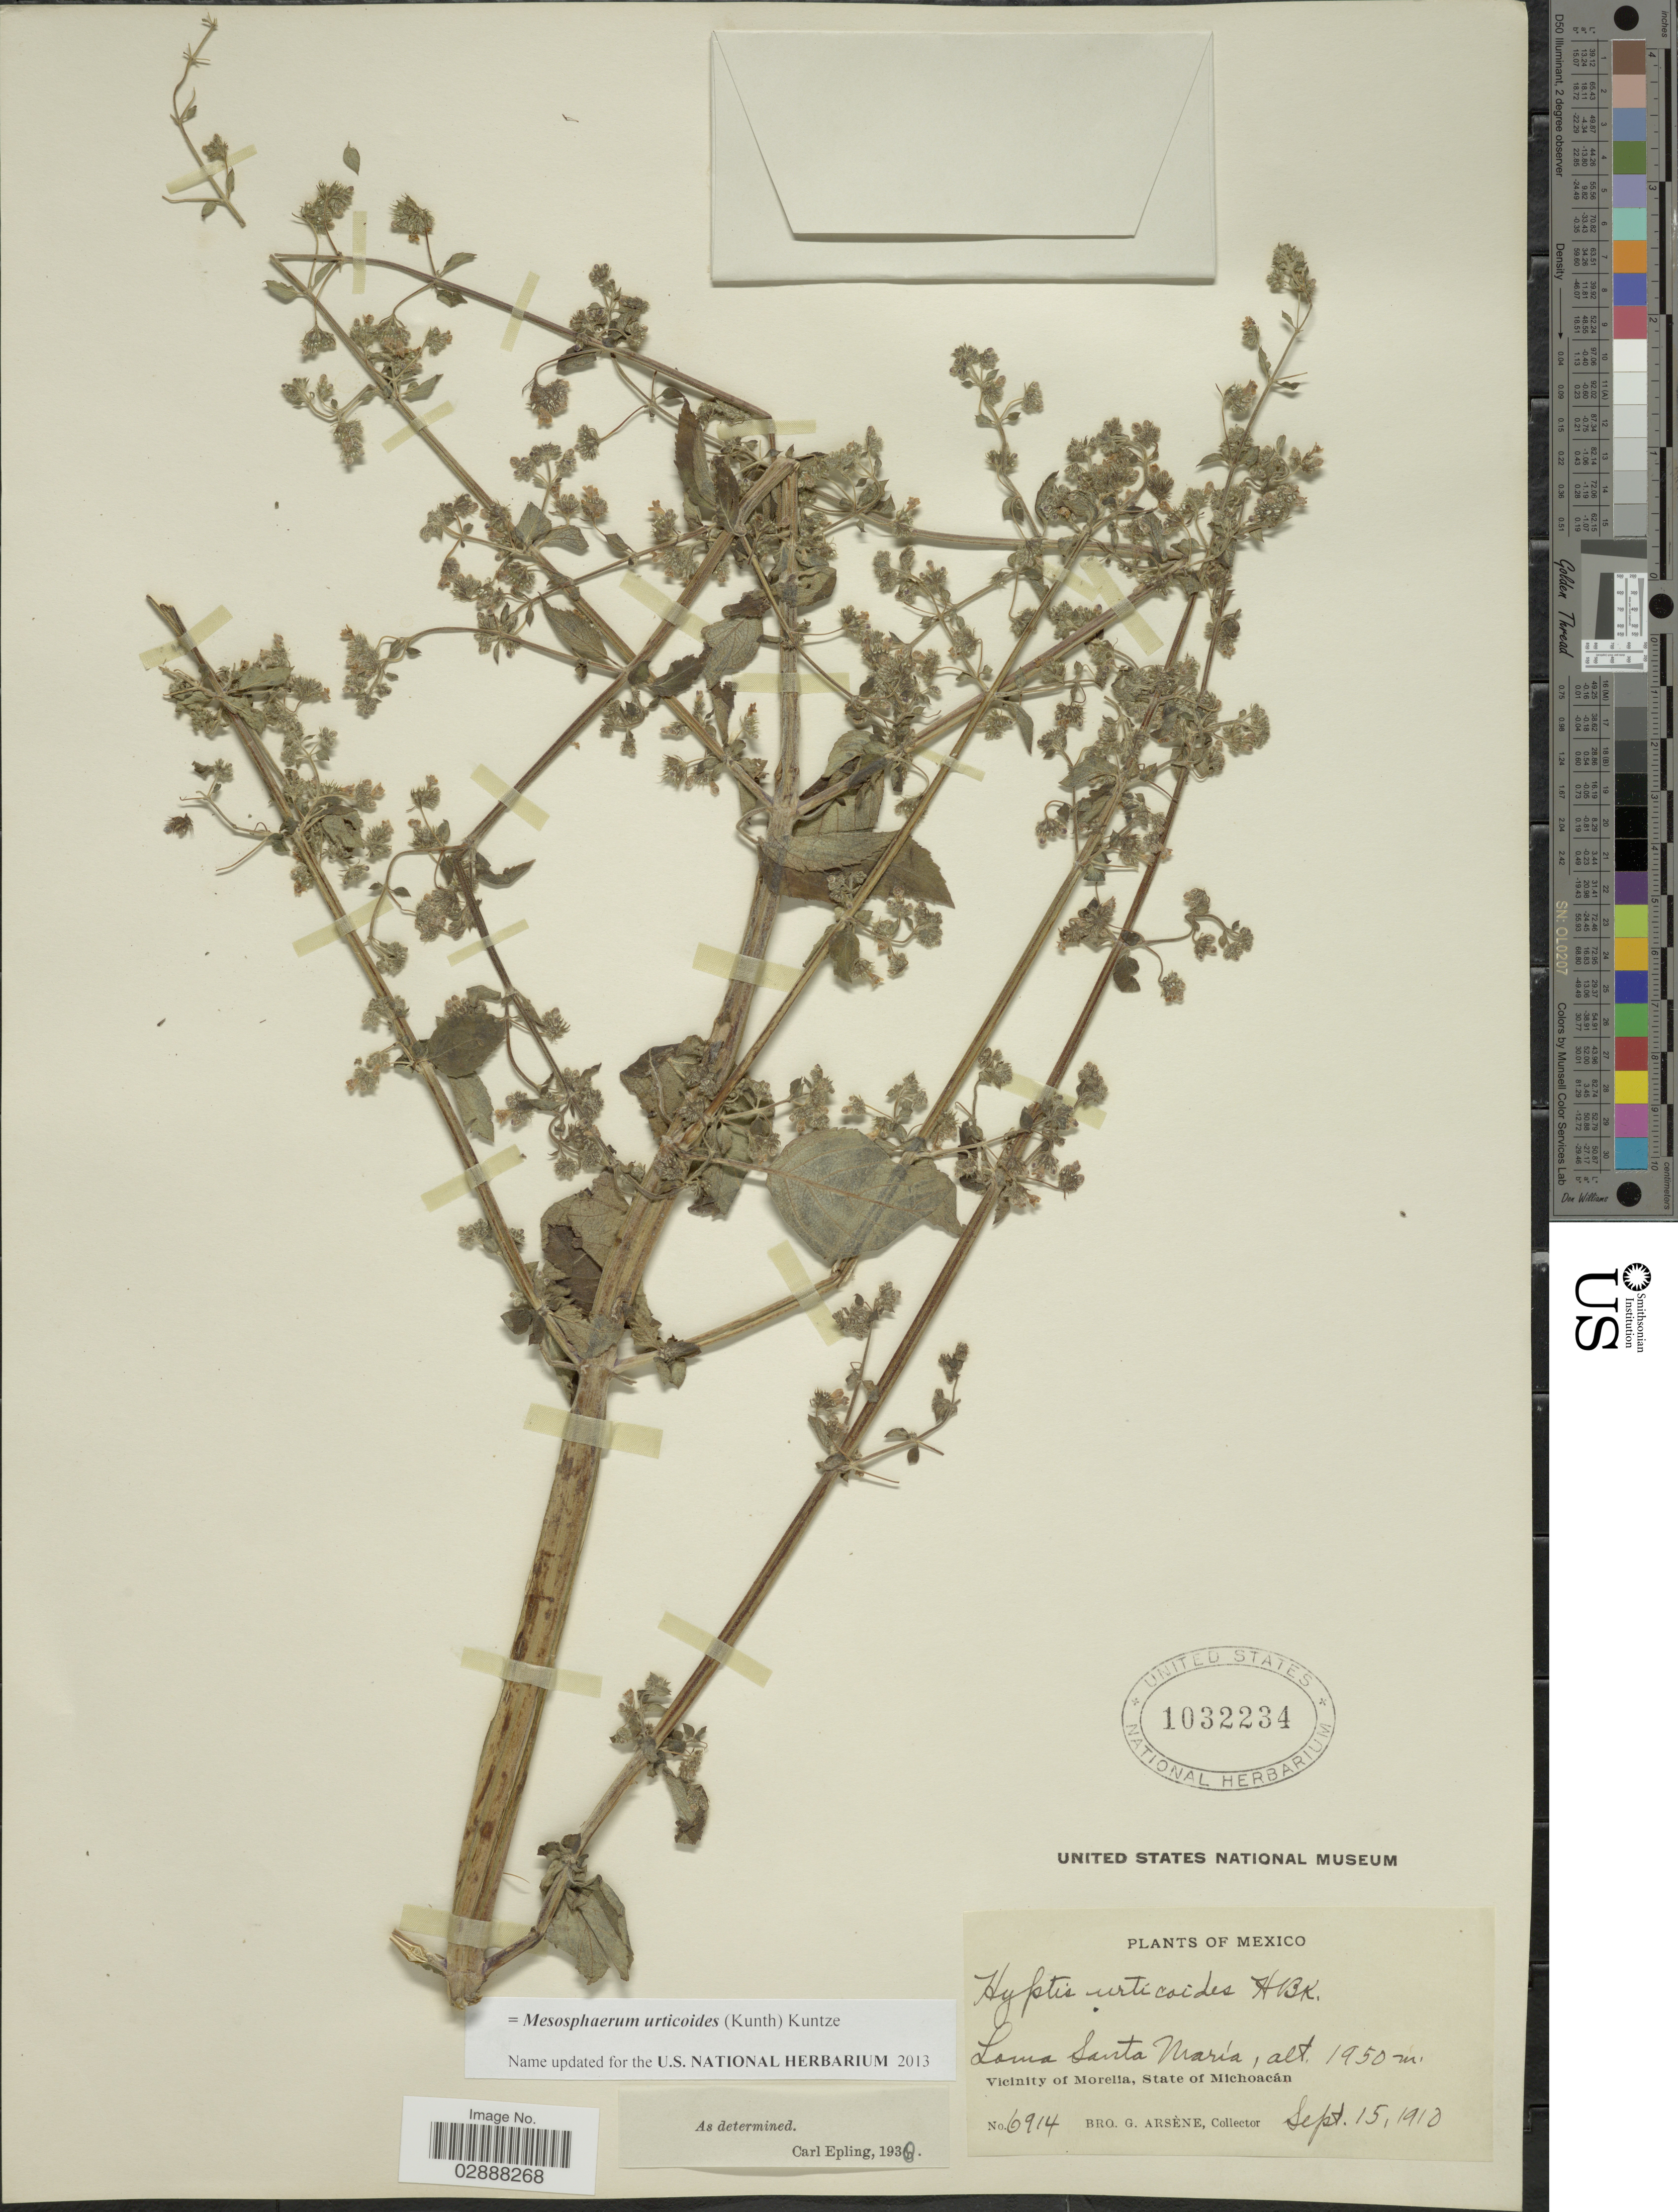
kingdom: Plantae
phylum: Tracheophyta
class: Magnoliopsida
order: Lamiales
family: Lamiaceae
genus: Mesosphaerum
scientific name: Mesosphaerum urticoides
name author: (Kunth) Kuntze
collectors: Bro. G. Arsène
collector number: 6914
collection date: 1910-09-15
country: Mexico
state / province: Michoacán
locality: Loma Santa María. Vicinity of Morelia.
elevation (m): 1950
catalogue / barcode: US 1032234